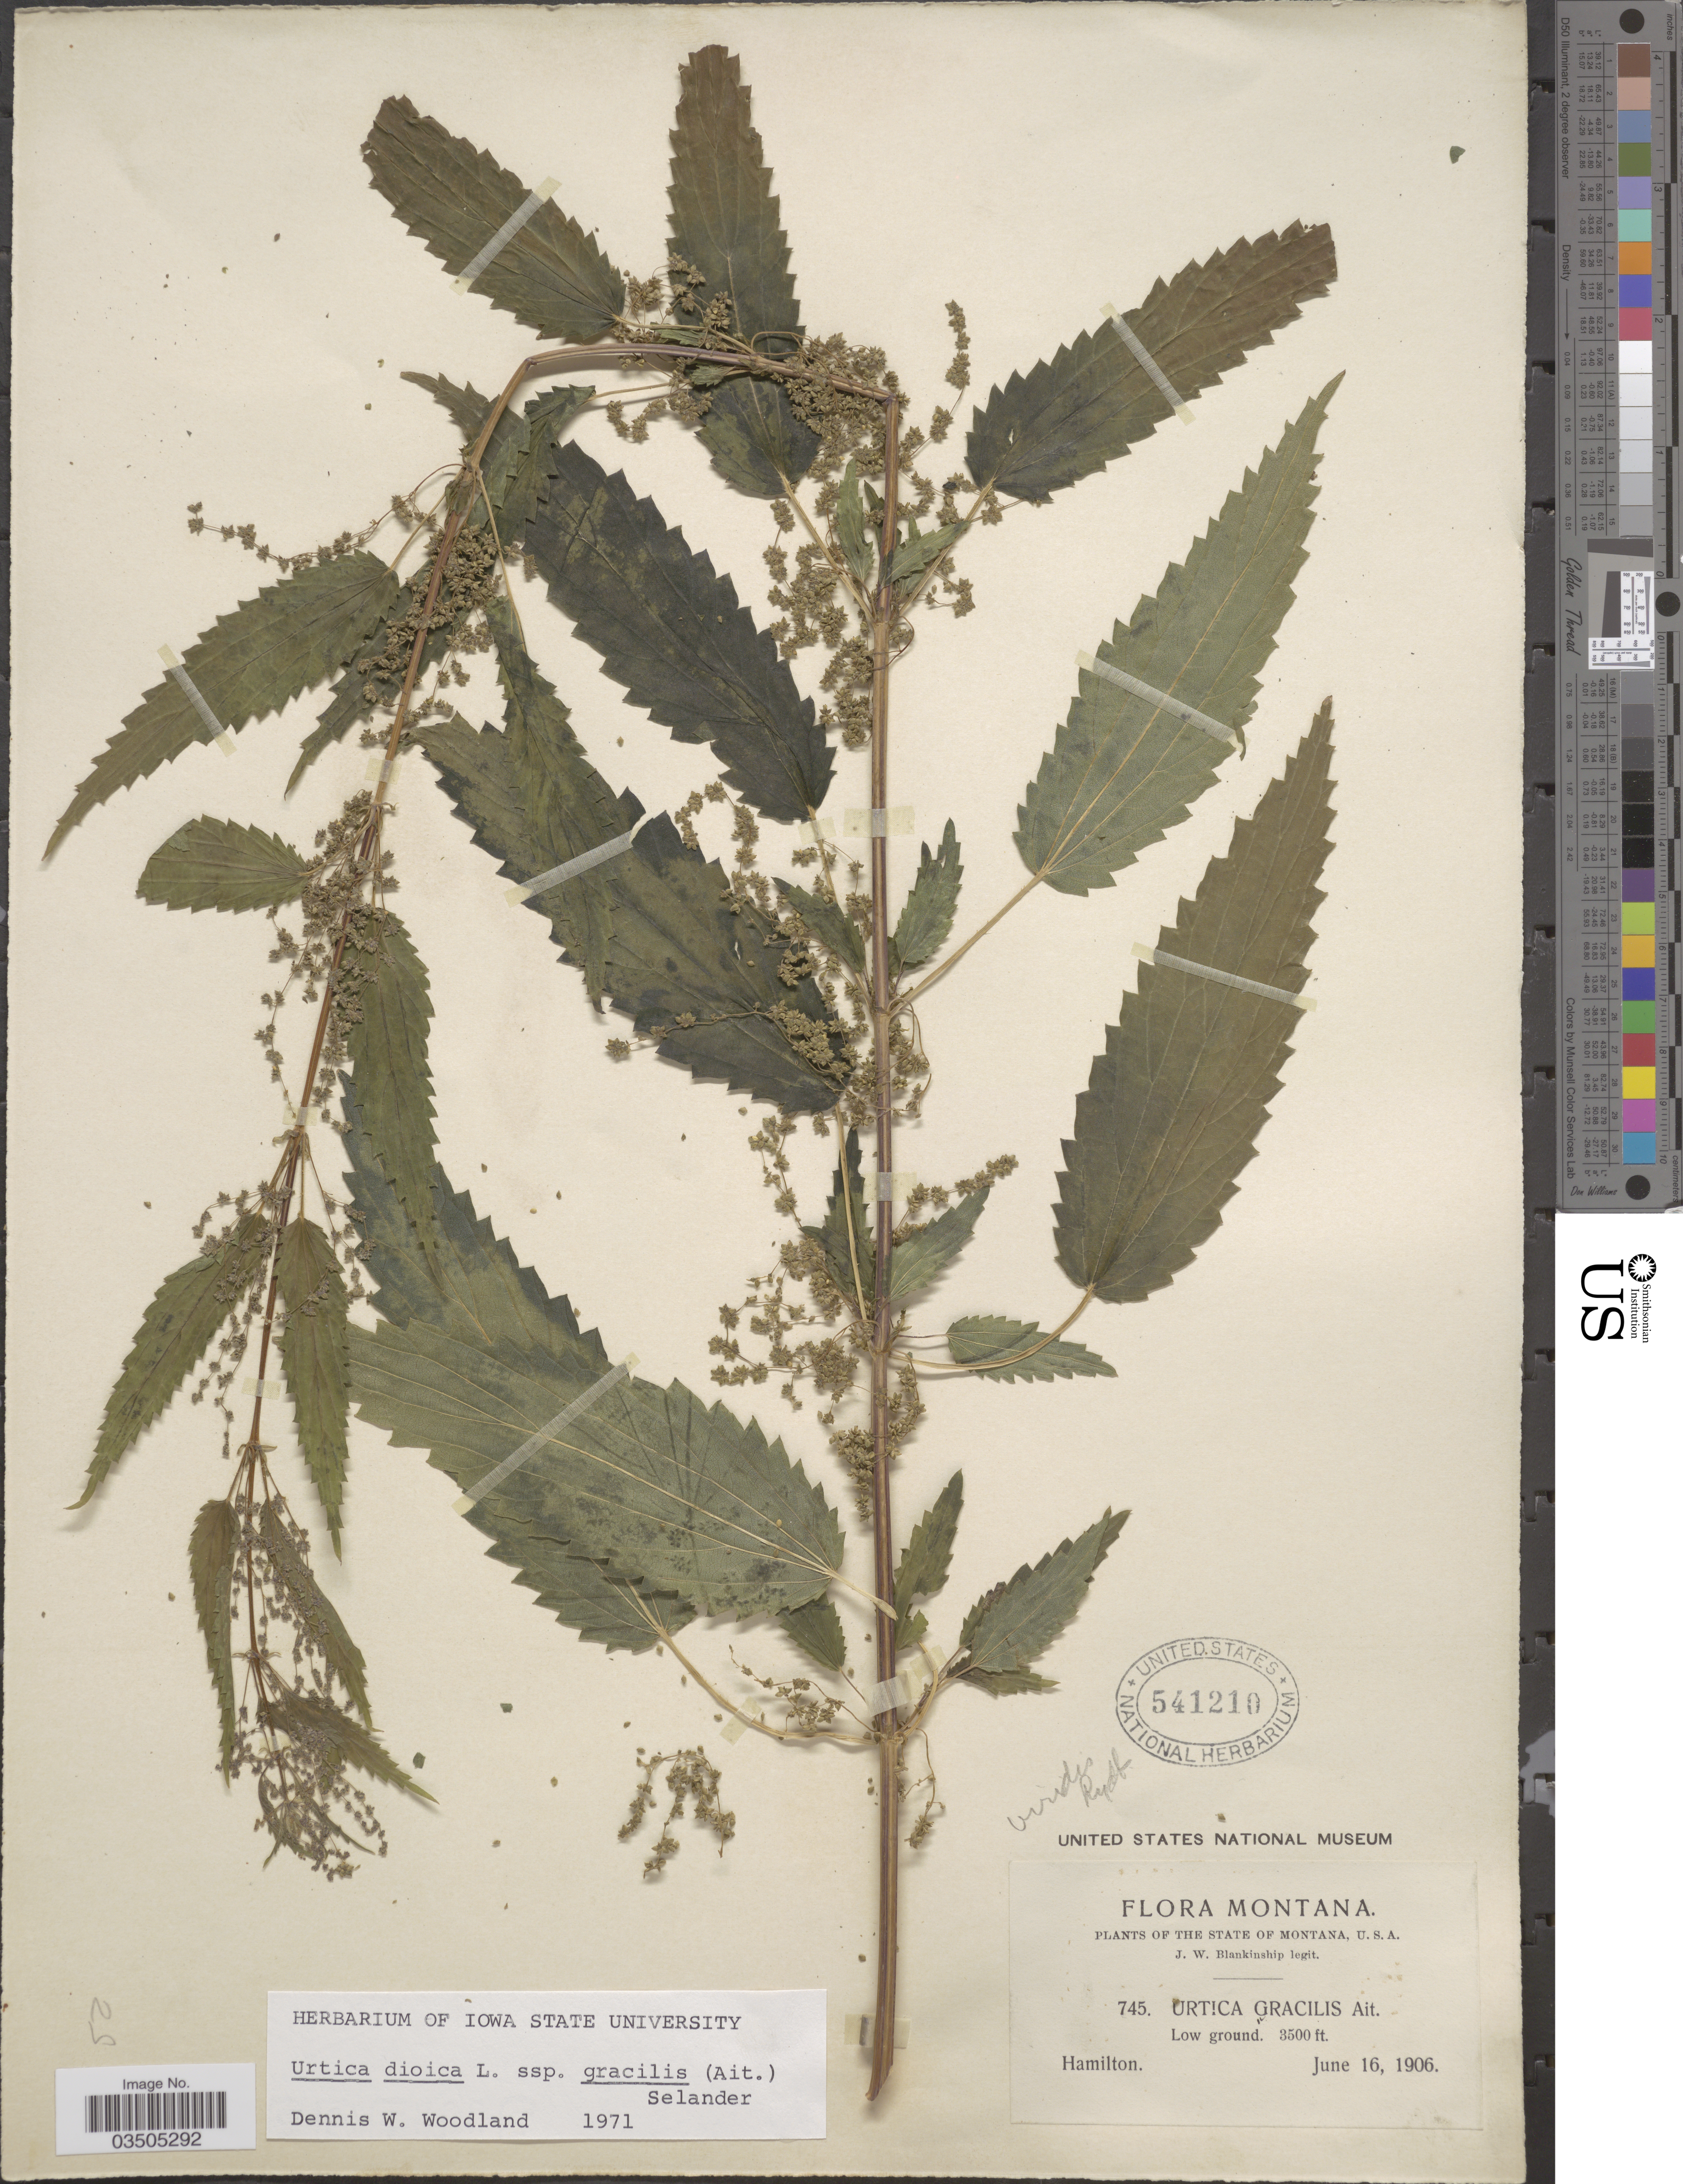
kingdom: Plantae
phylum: Tracheophyta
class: Magnoliopsida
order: Rosales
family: Urticaceae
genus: Urtica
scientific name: Urtica dioica subsp. gracilis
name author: L.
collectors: J. W. Blankinship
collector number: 745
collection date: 1906-06-16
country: United States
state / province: Montana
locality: Hamilton.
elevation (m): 1067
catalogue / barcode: US 541210